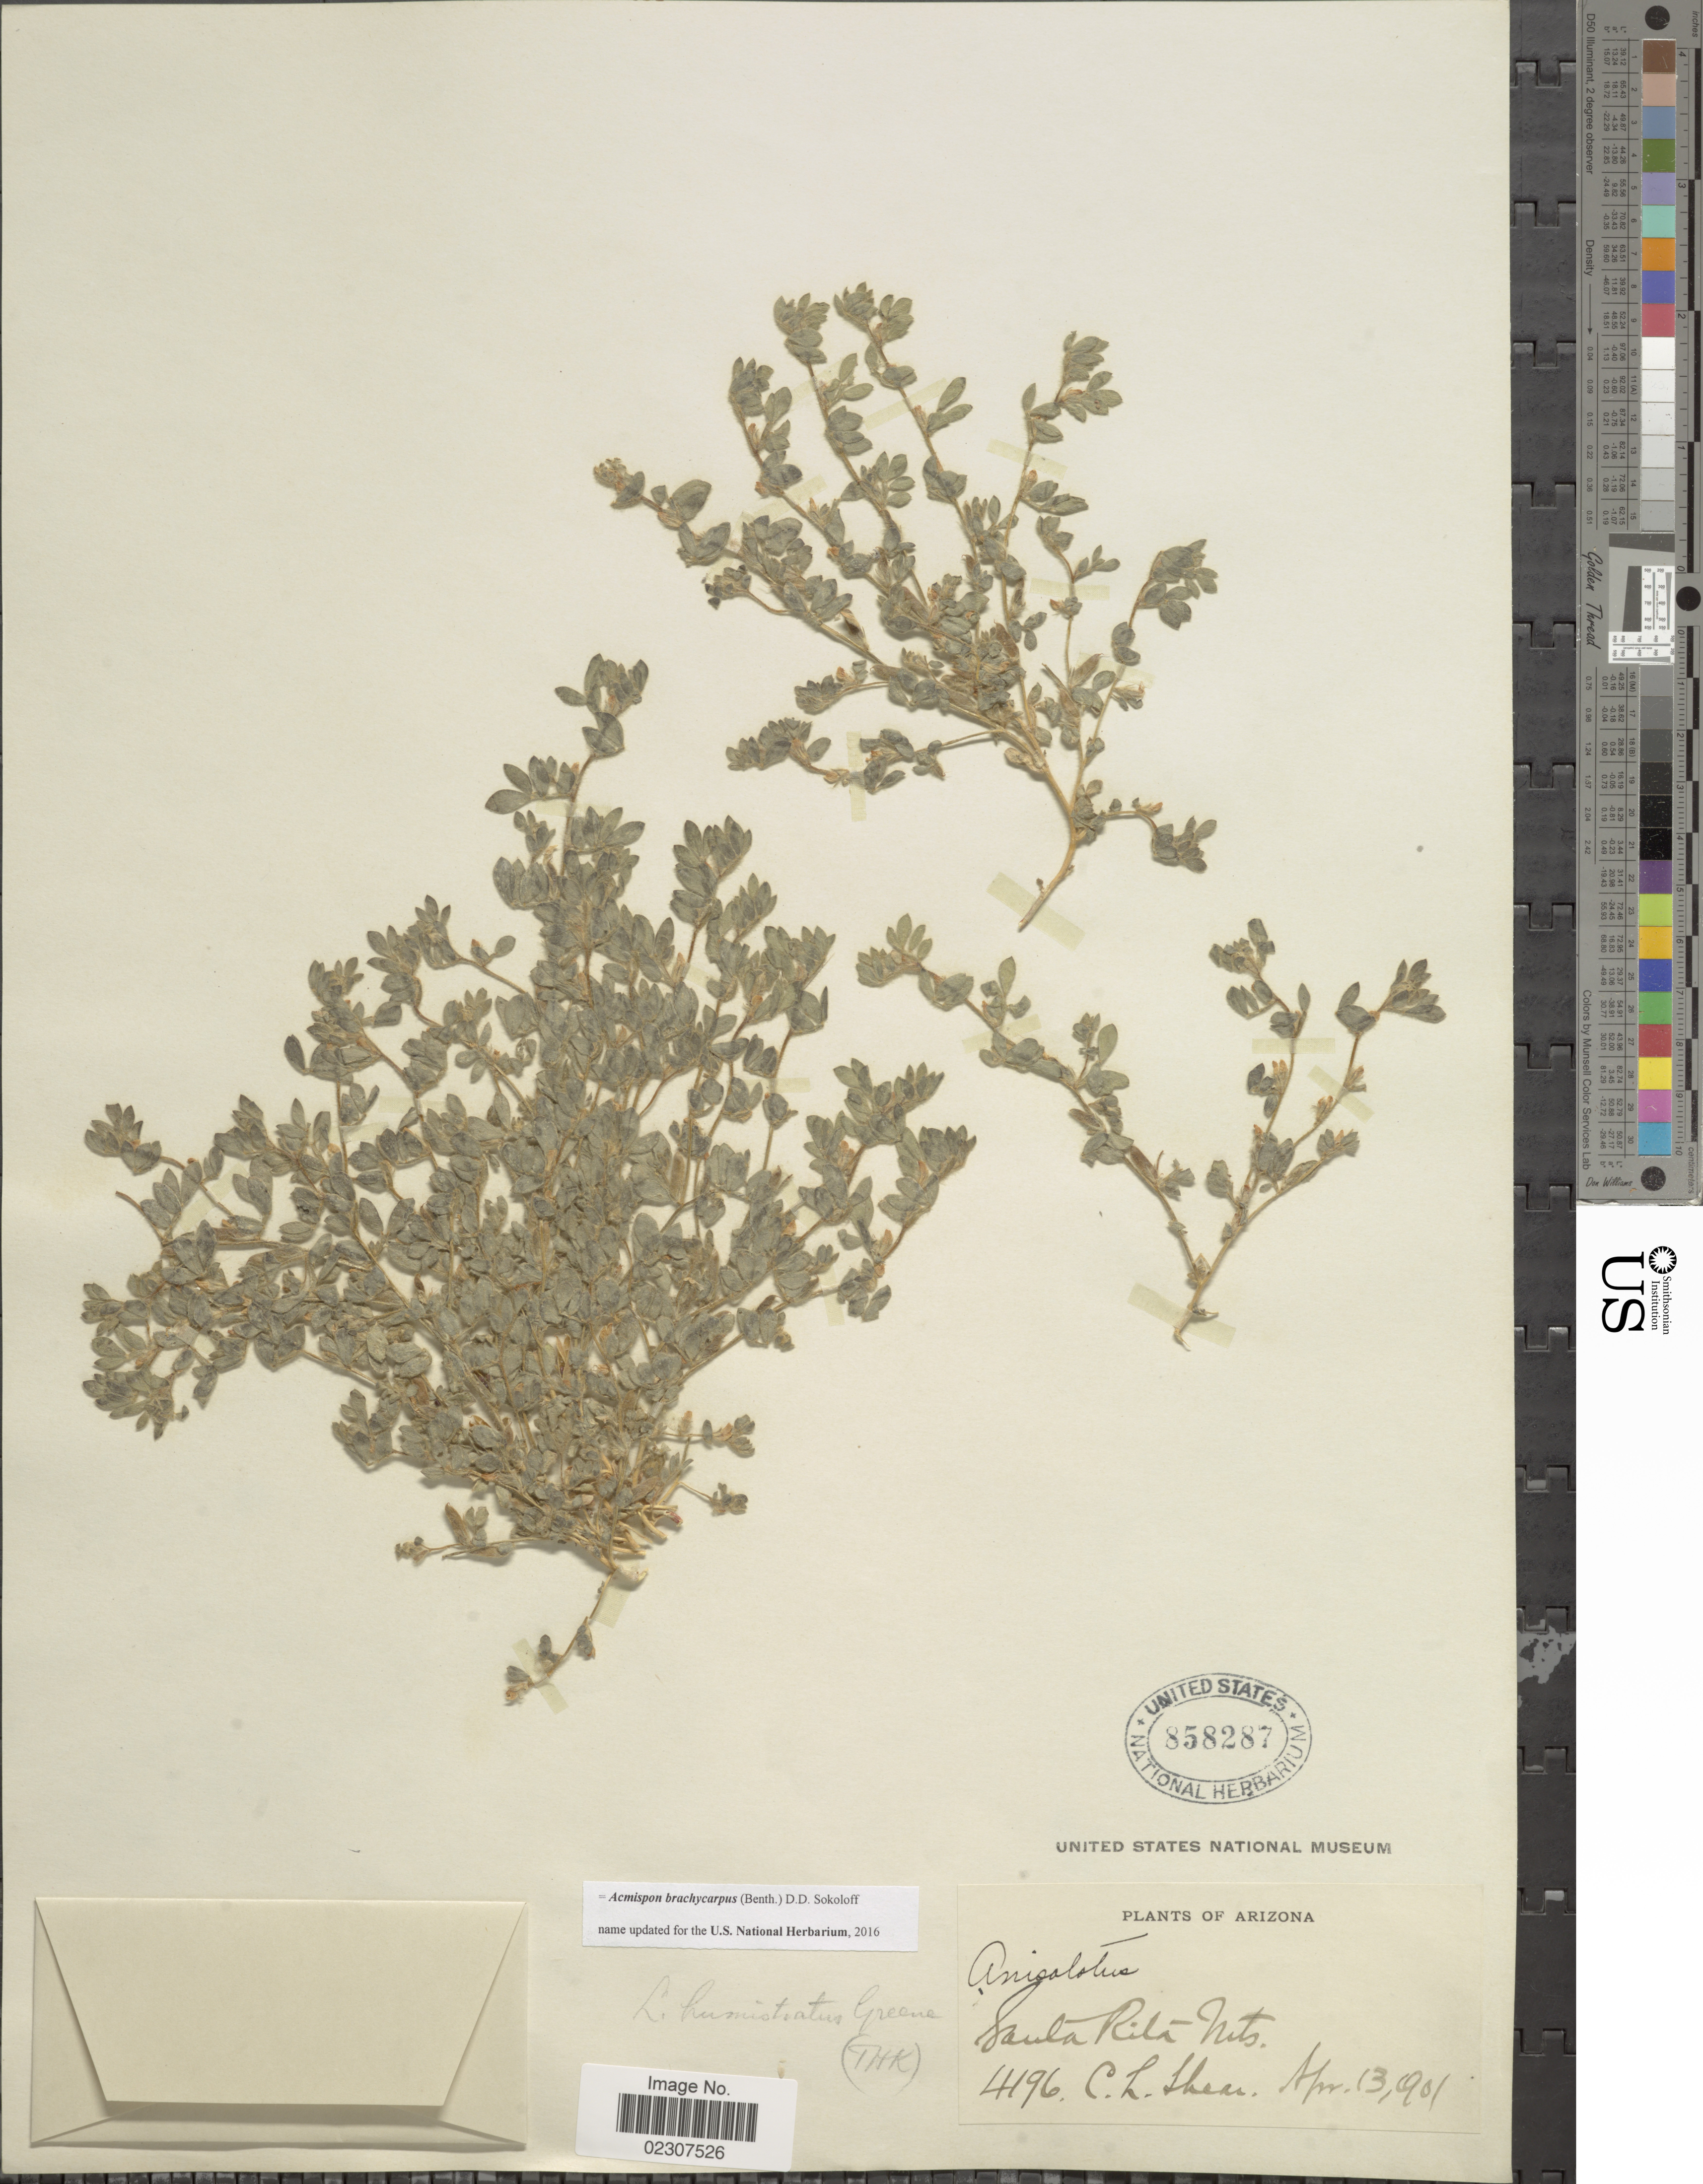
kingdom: Plantae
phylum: Tracheophyta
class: Magnoliopsida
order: Fabales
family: Fabaceae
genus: Acmispon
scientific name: Acmispon brachycarpus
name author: (Benth.) D.D. Sokoloff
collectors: C. L. Shear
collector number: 4196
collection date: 1901-04-13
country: United States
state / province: Arizona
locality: Santa Rita Mts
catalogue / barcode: US 858287